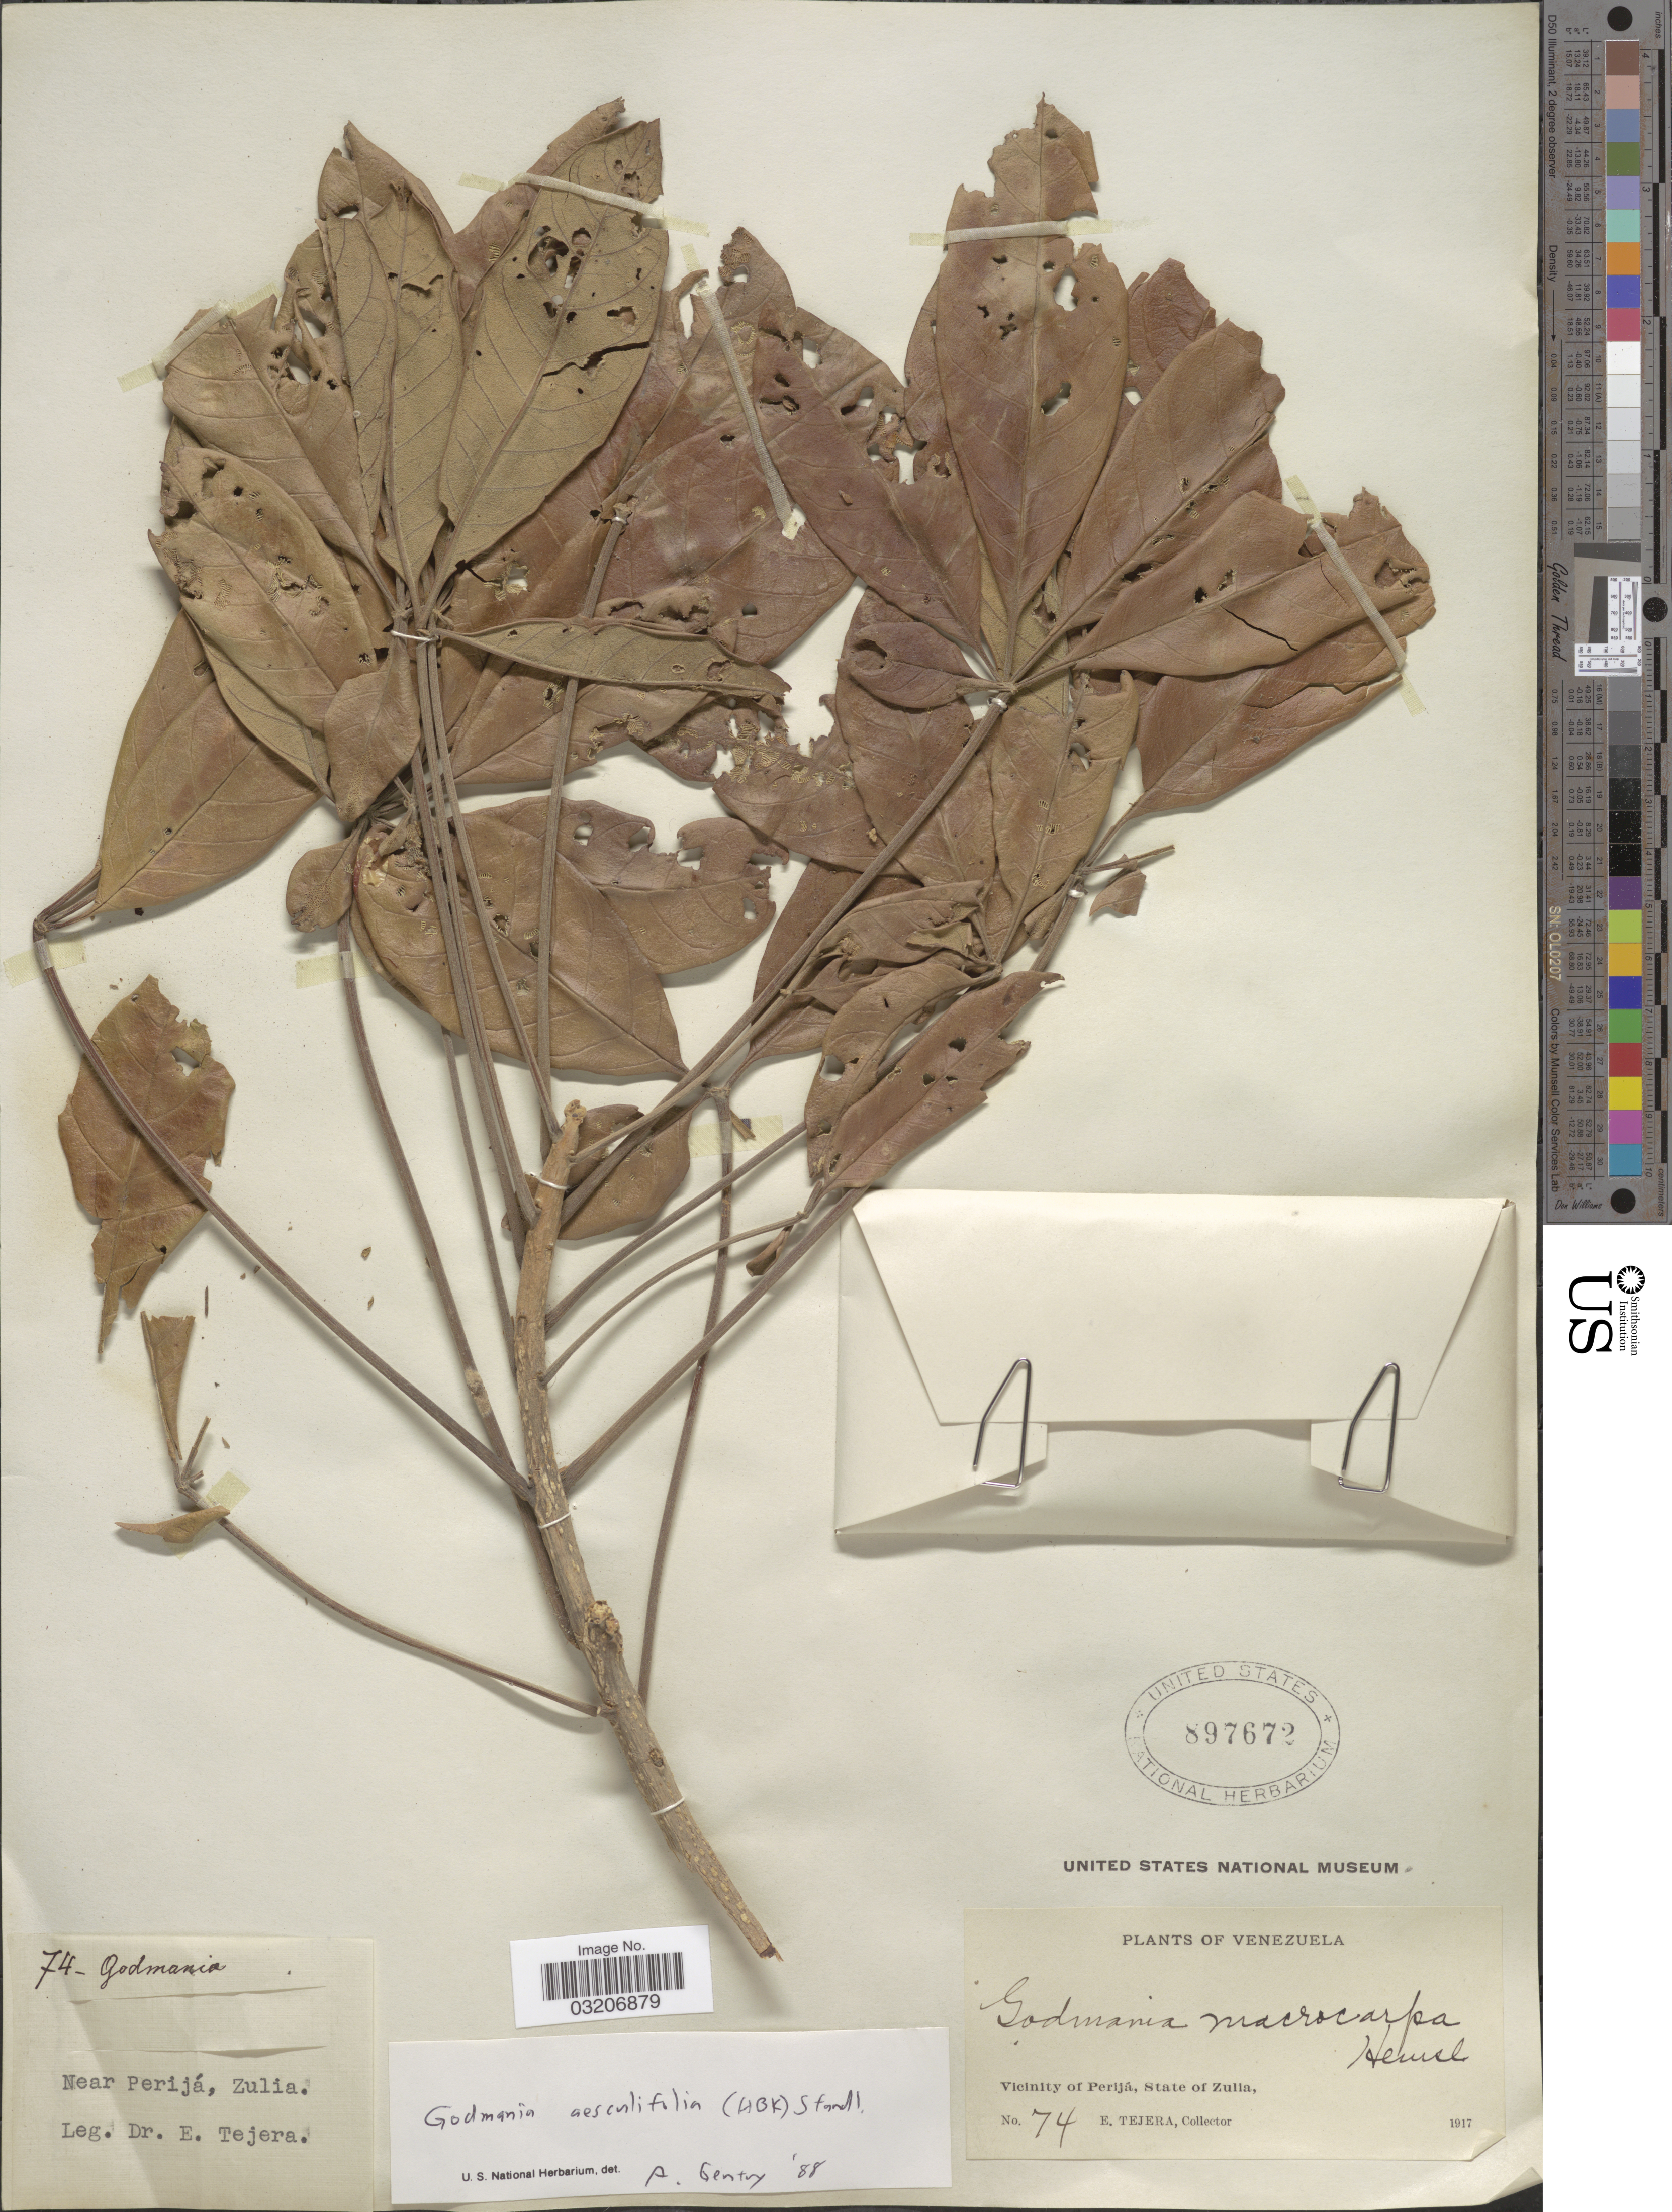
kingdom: Plantae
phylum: Tracheophyta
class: Magnoliopsida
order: Lamiales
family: Bignoniaceae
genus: Godmania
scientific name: Godmania aesculifolia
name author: Standl.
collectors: E. Tejera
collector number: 74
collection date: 1917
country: Venezuela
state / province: Zulia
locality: Vicinity of Perijá, Near Perijá.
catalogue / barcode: US 897672